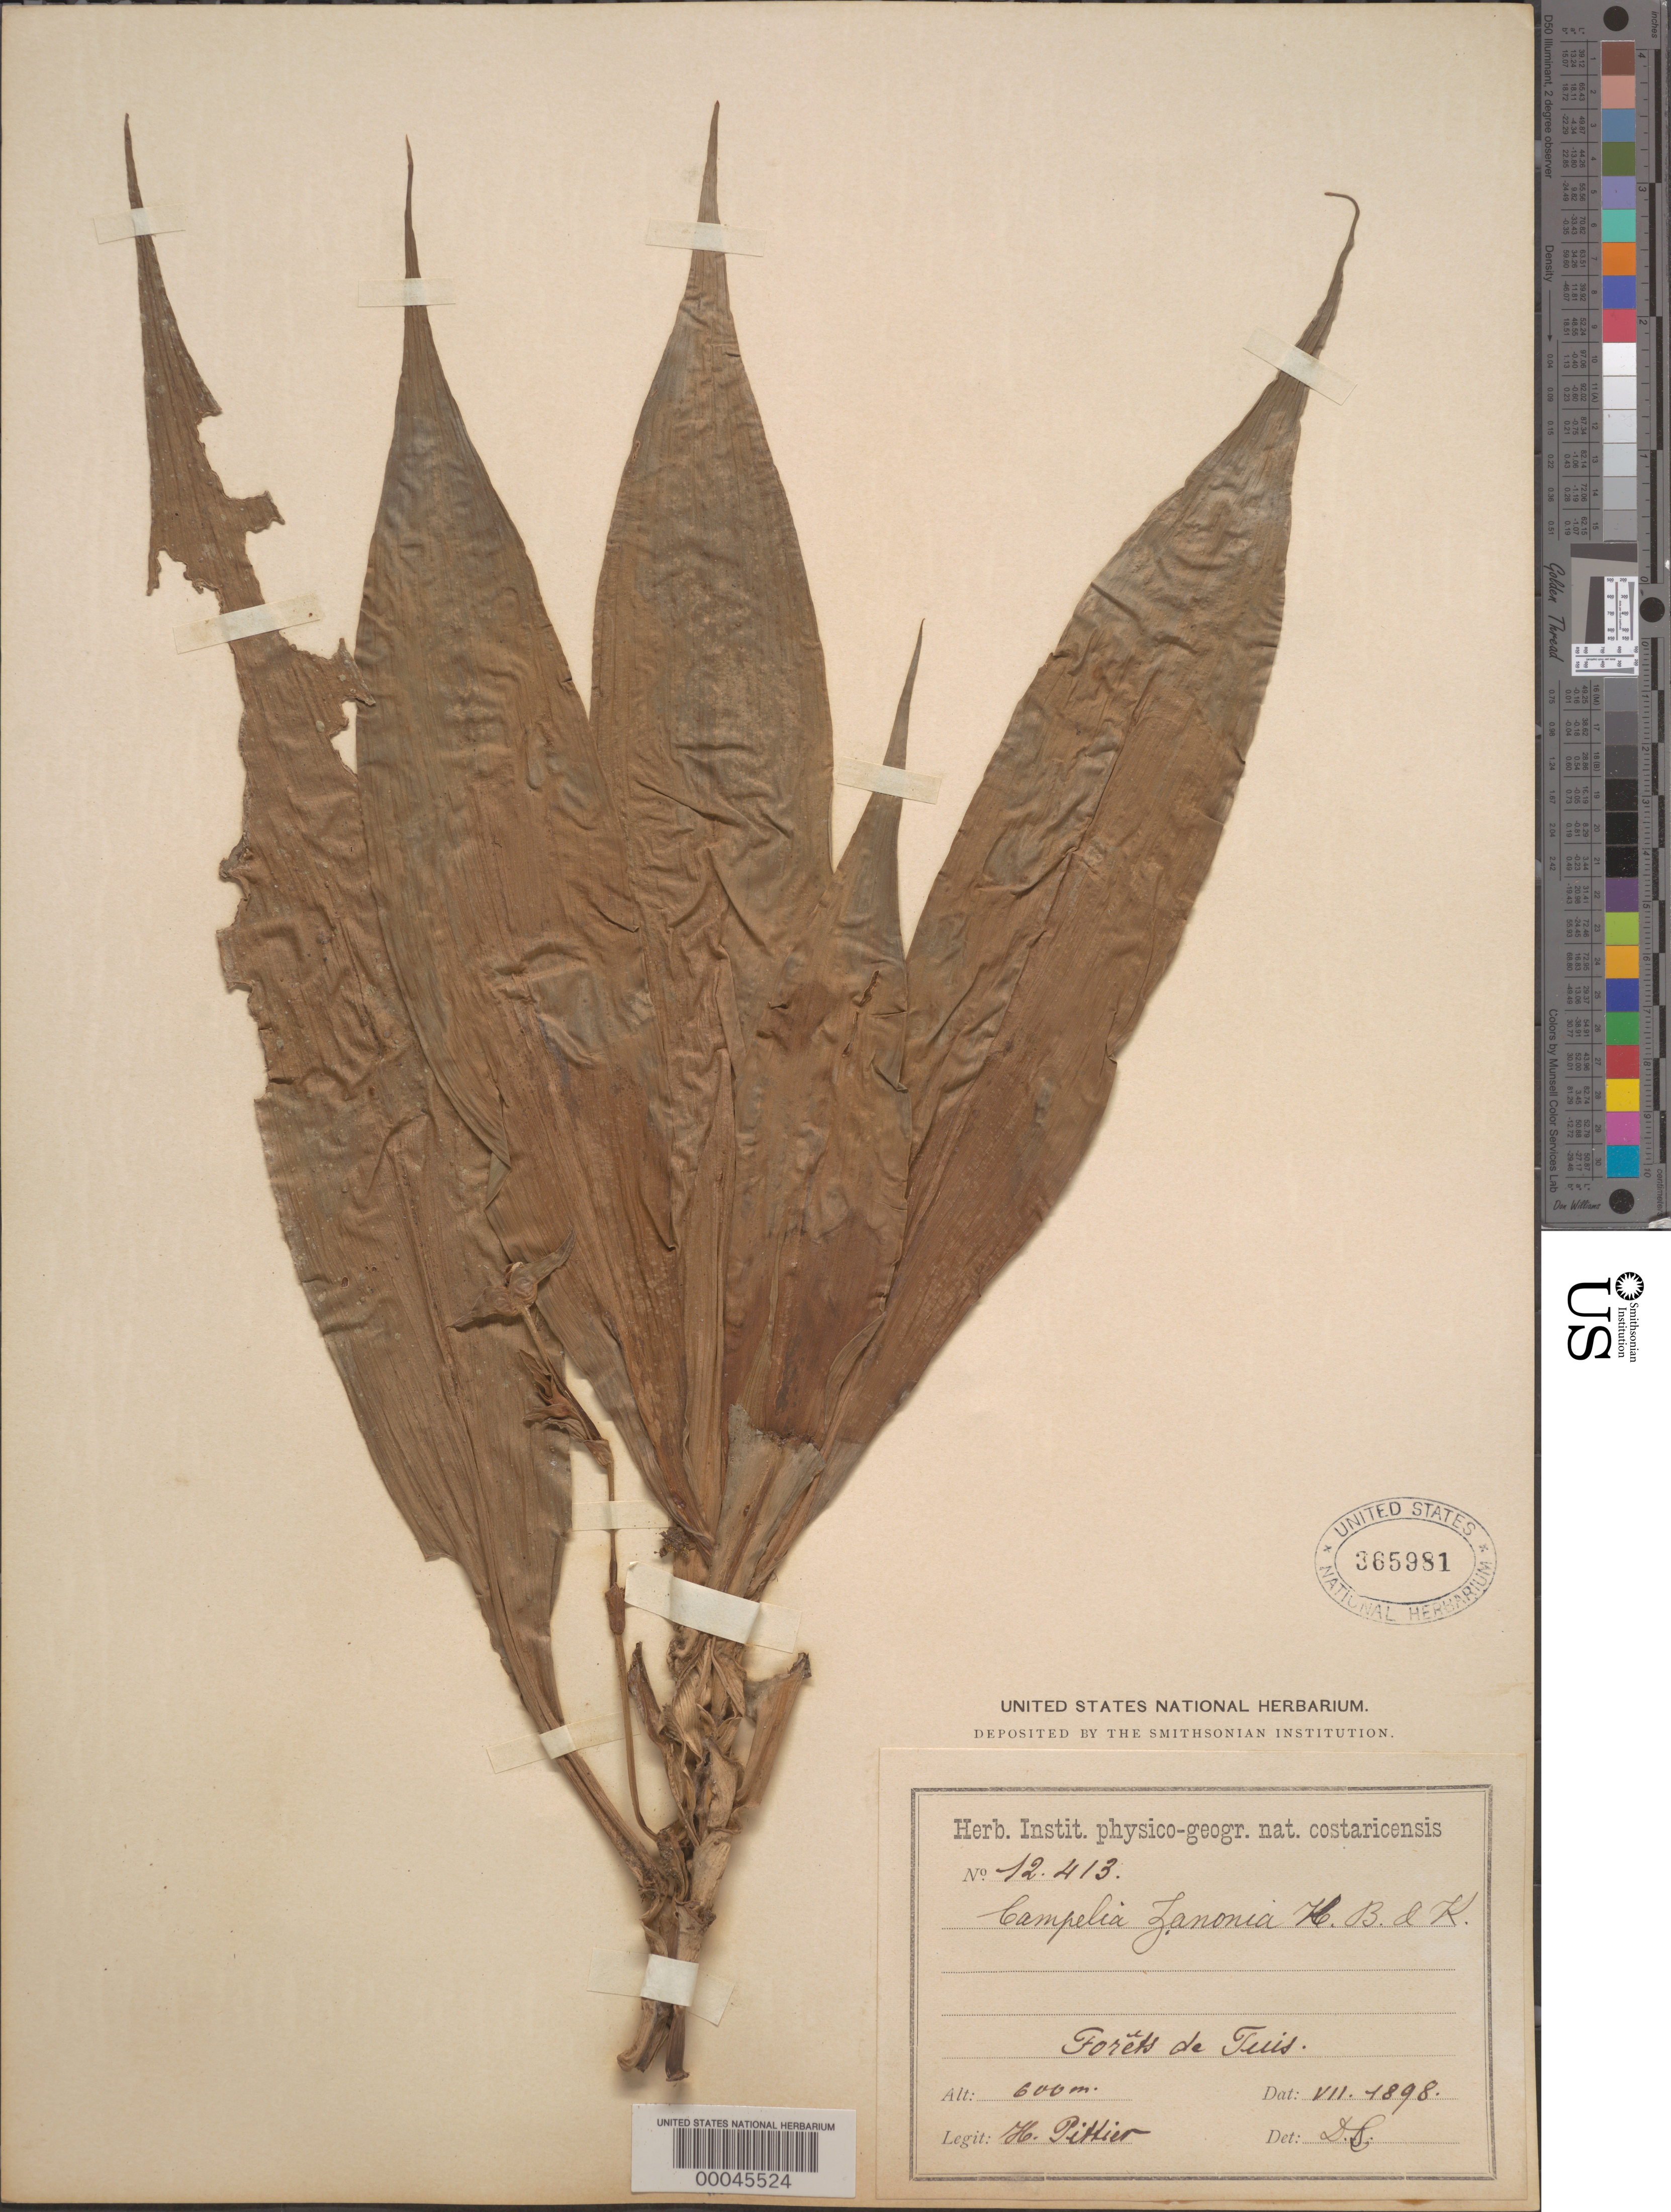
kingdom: Plantae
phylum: Tracheophyta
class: Liliopsida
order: Commelinales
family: Commelinaceae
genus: Tradescantia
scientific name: Tradescantia zanonia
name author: (L.) Sw.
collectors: H. F. Pittier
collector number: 12413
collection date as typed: Jul 1898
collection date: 1898-07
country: Costa Rica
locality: Forest of Tuis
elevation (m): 600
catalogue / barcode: US 365981